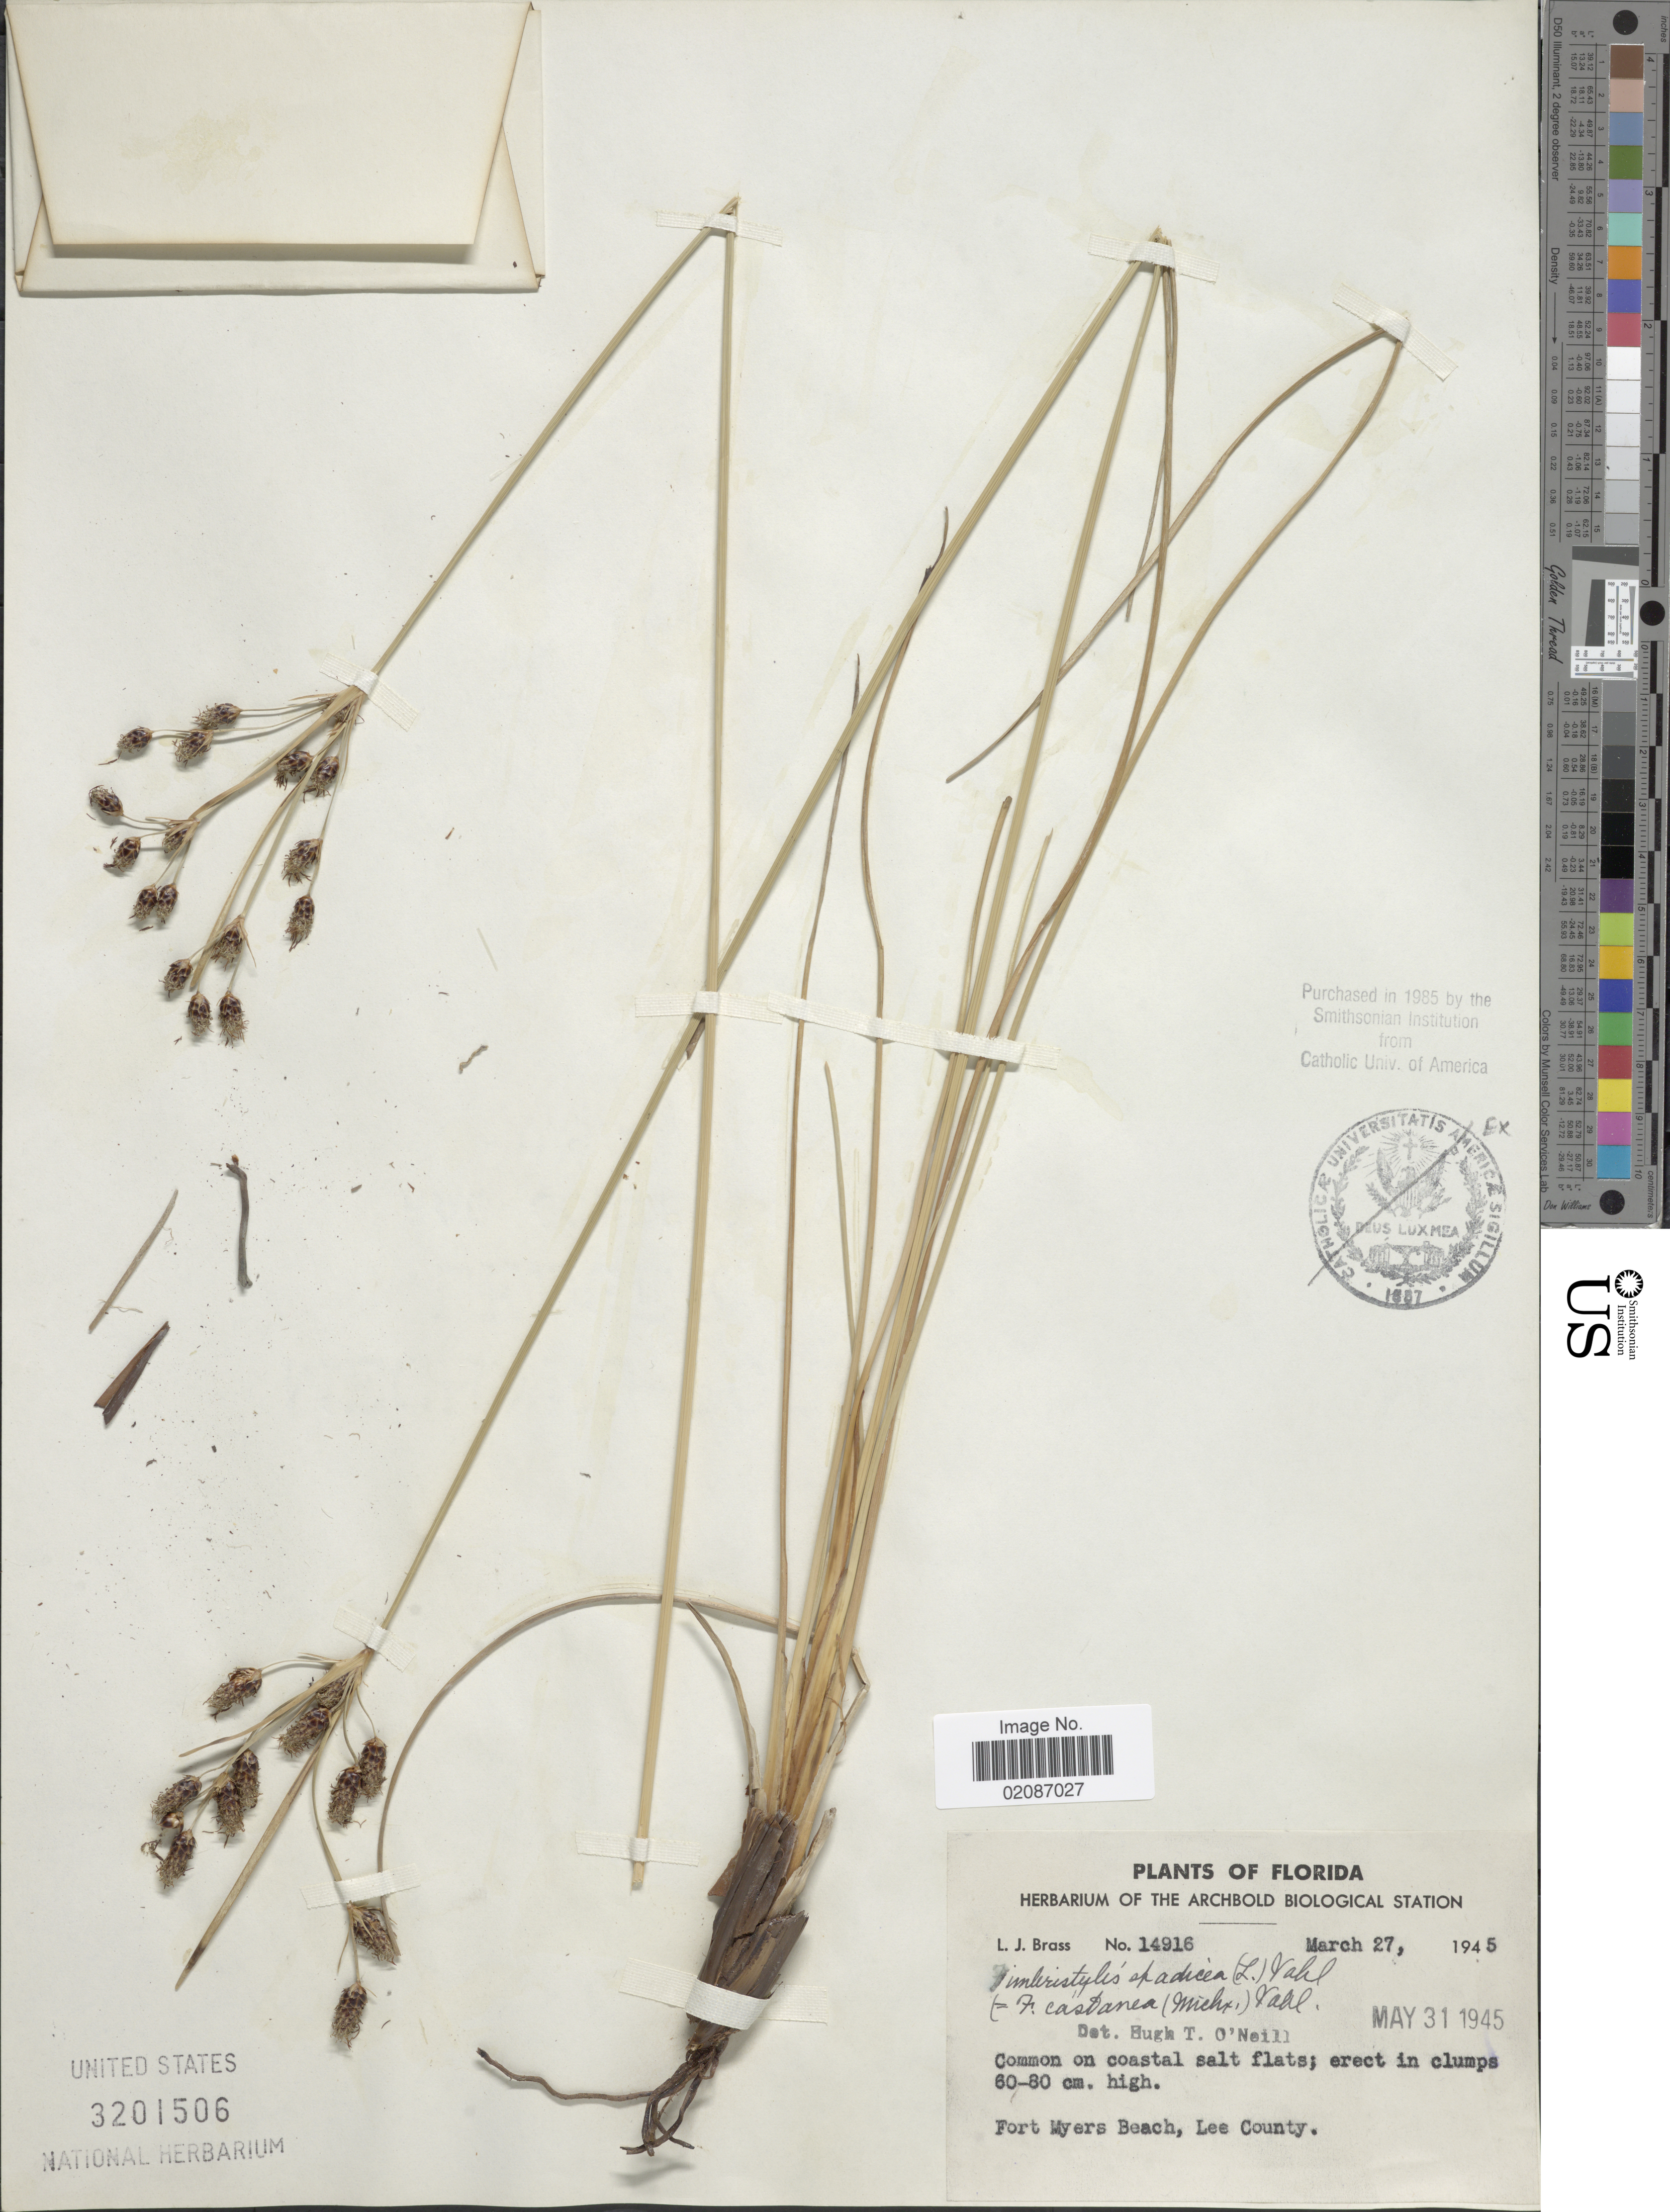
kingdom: Plantae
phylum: Tracheophyta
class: Liliopsida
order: Poales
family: Cyperaceae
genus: Fimbristylis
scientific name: Fimbristylis puberula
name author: (Michx.) Vahl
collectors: L. J. Brass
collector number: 14916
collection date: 1945-03-27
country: United States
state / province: Florida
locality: Fort Myers Beach, Lee County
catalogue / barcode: US 3201506